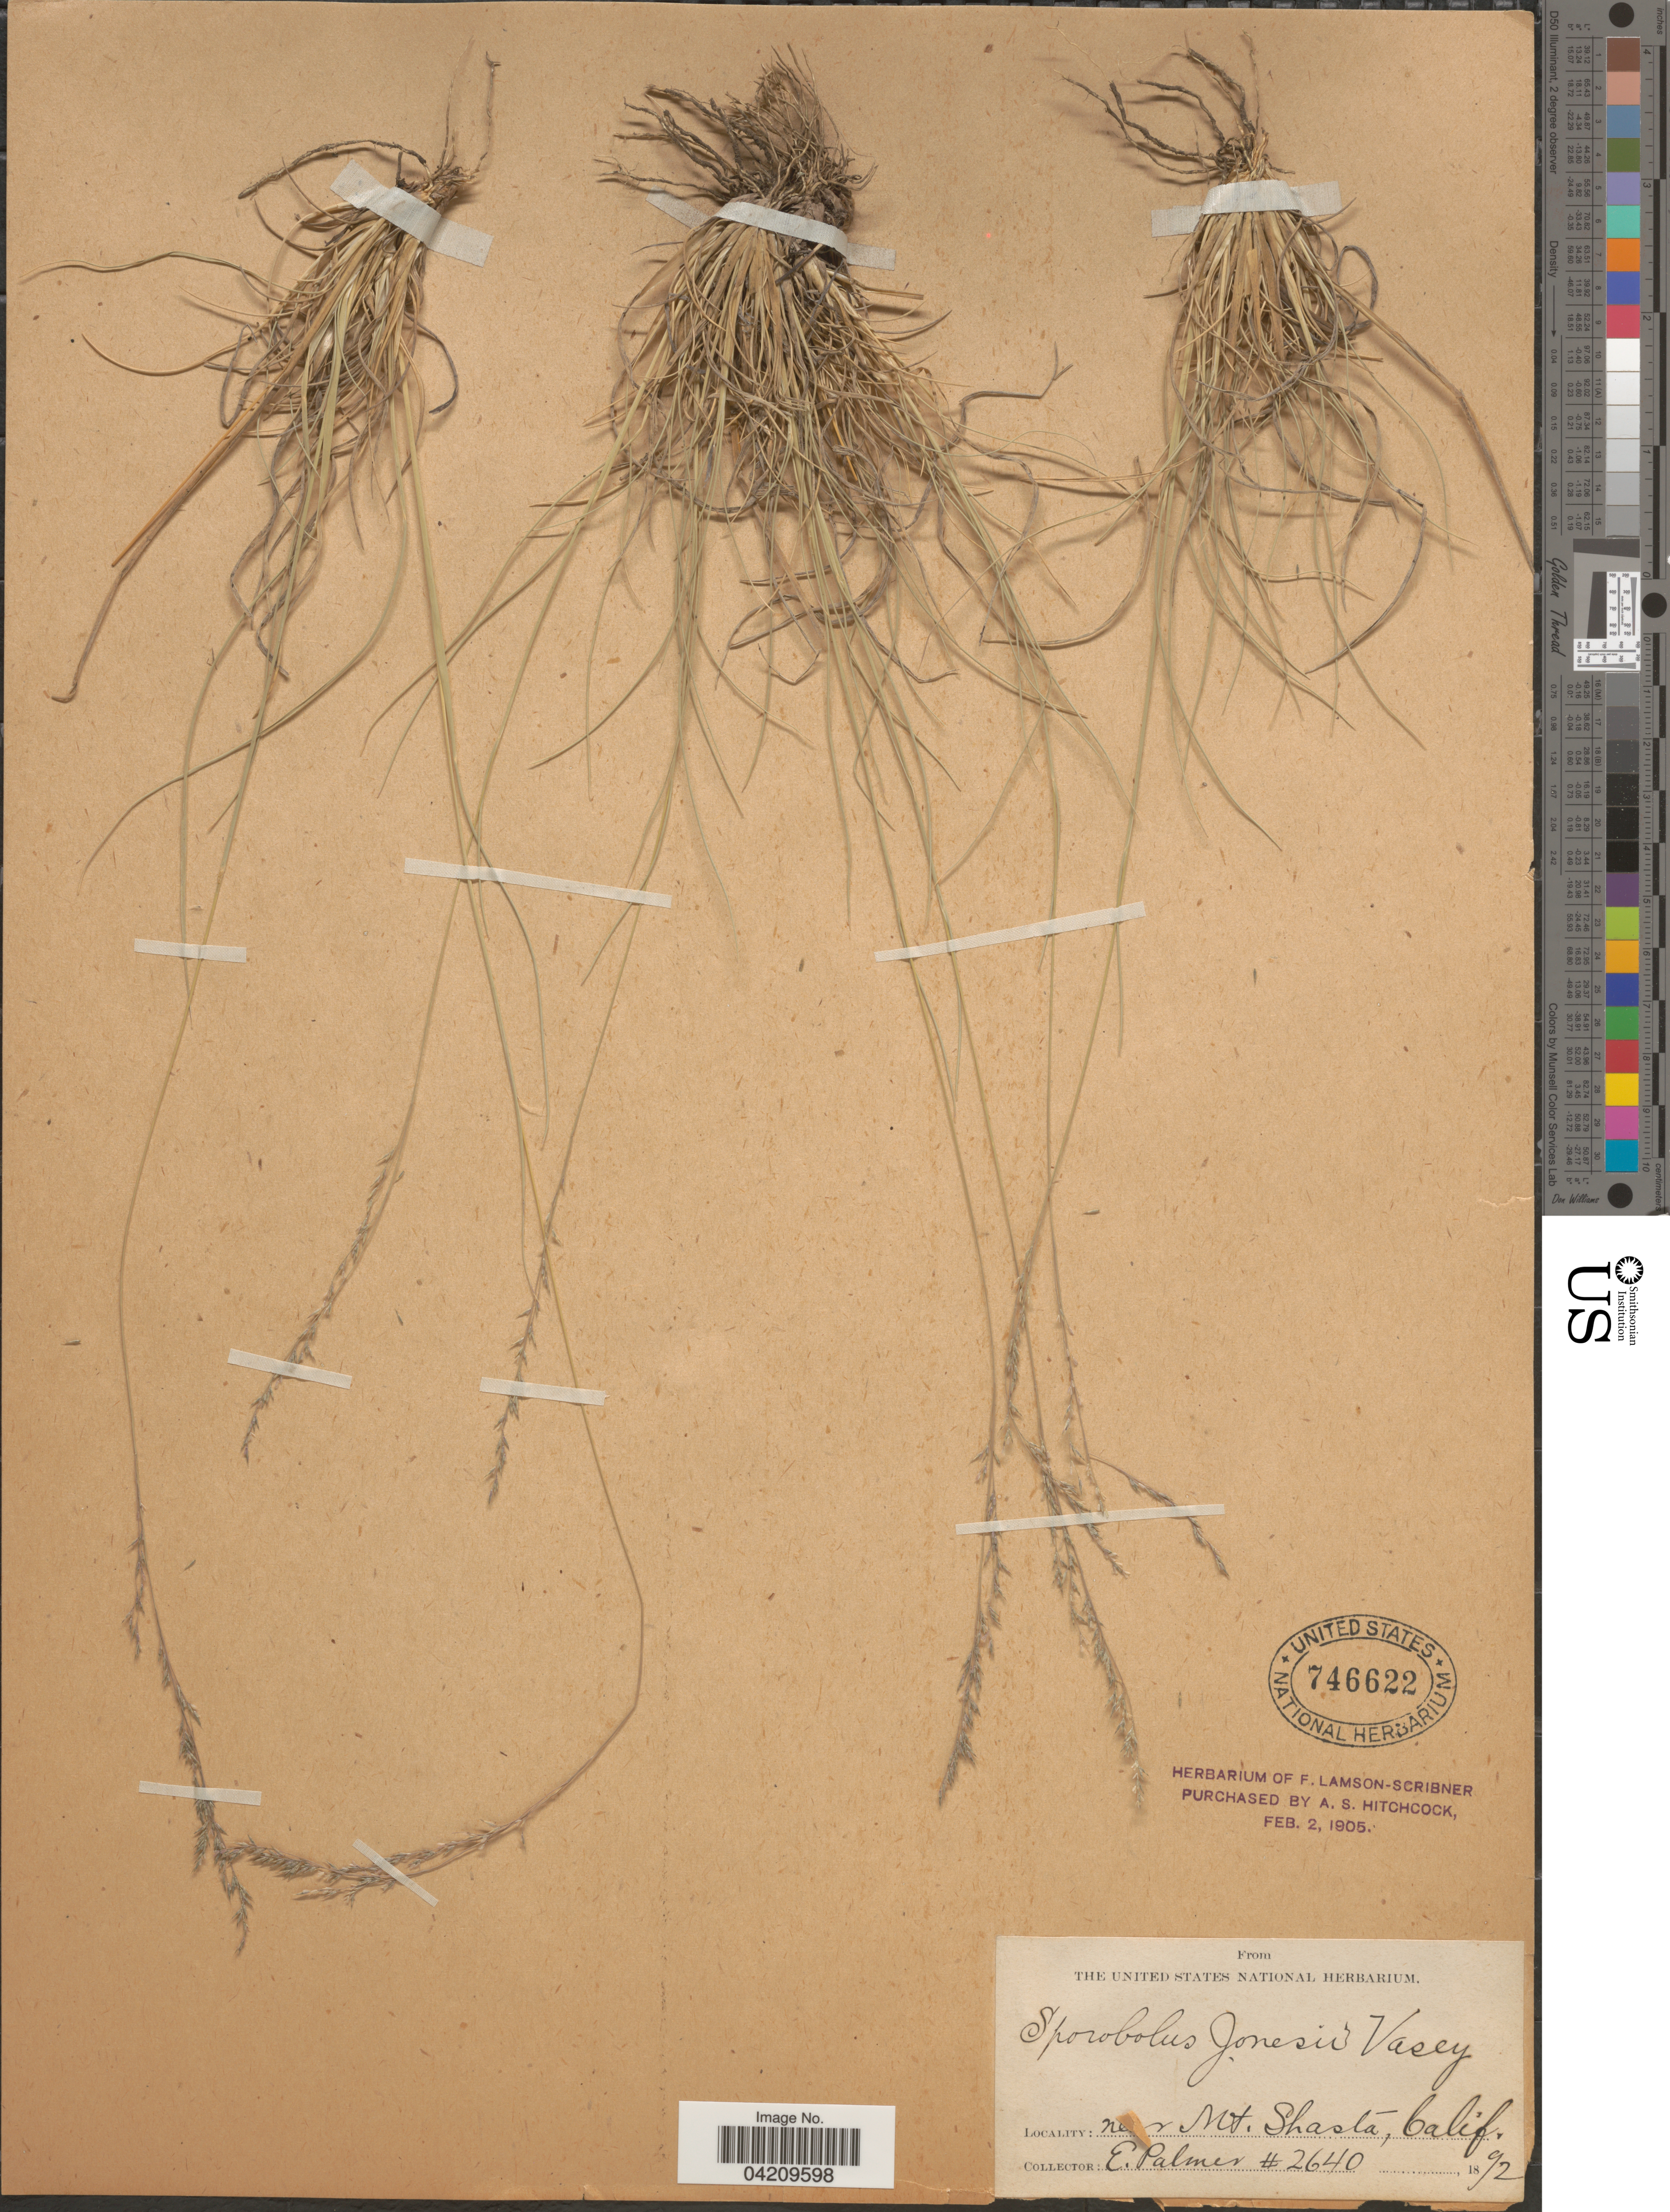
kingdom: Plantae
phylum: Tracheophyta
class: Liliopsida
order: Poales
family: Poaceae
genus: Muhlenbergia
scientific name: Muhlenbergia jonesii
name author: (Vasey) Hitchc.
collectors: E. Palmer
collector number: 2640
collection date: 1892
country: United States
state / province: California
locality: Near Mt. Shasta.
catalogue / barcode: US 746622